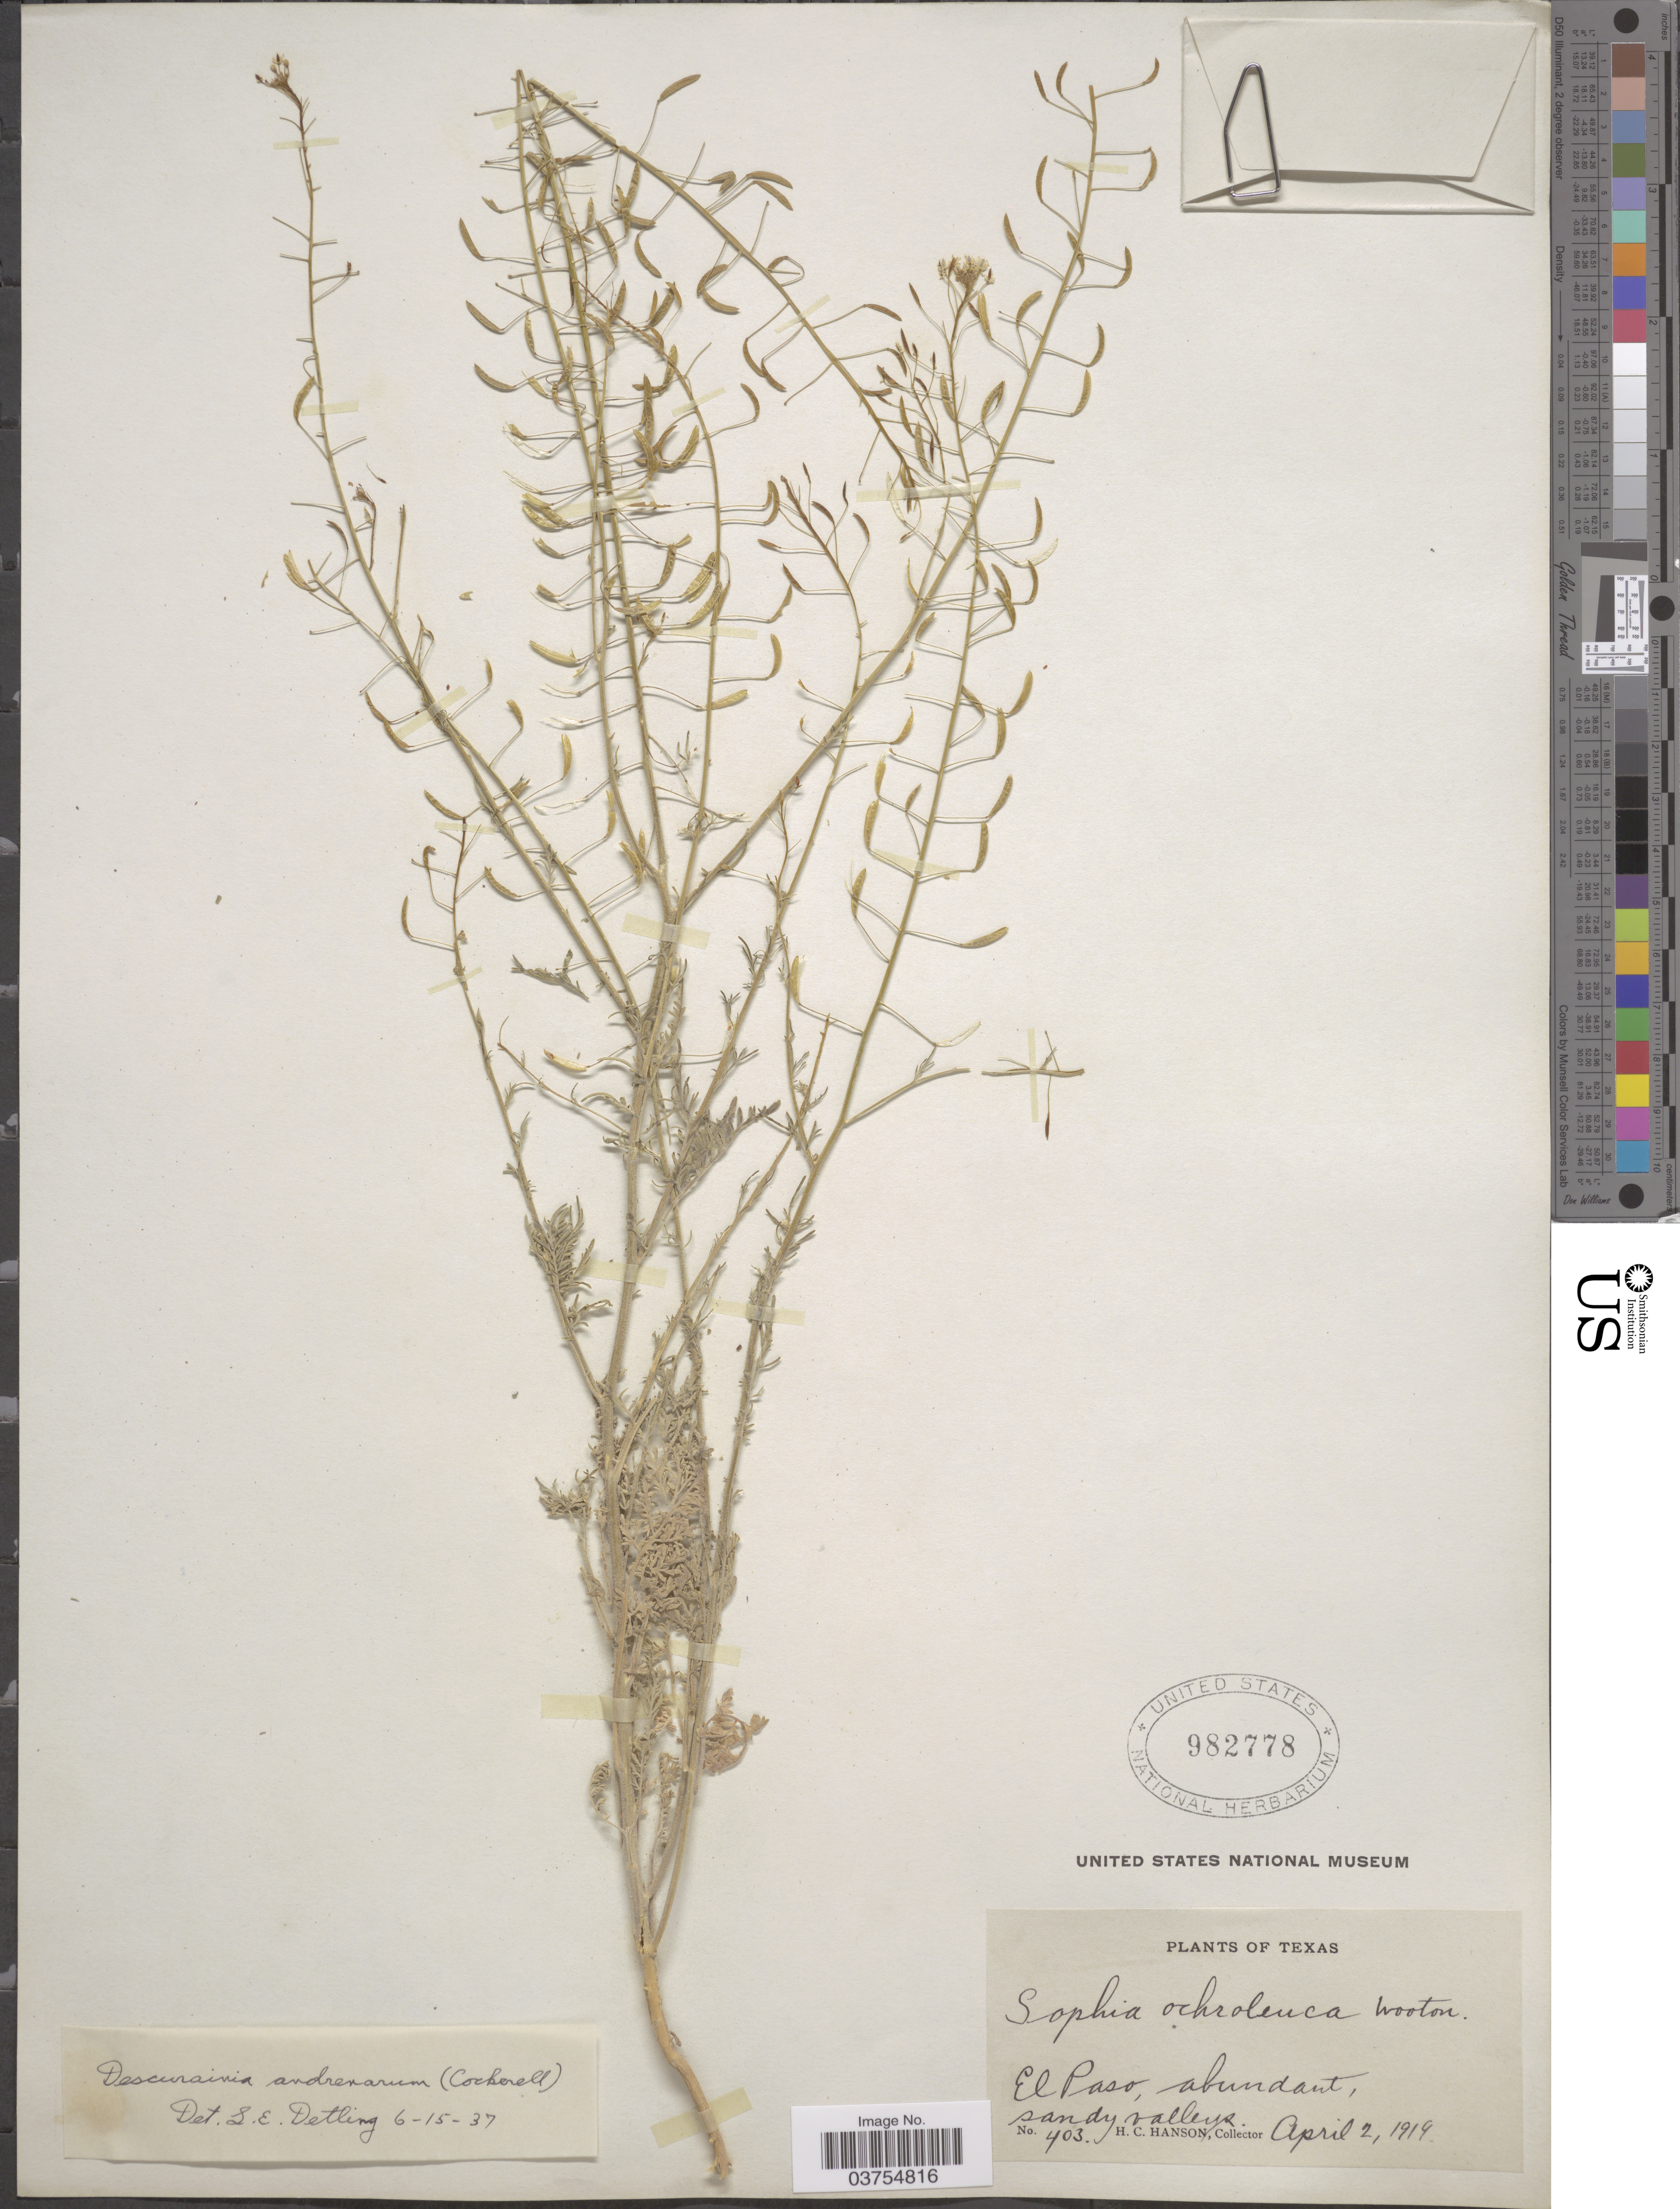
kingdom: Plantae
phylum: Tracheophyta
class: Magnoliopsida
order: Brassicales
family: Brassicaceae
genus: Descurainia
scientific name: Descurainia pinnata subsp. halictorum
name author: (Cockerell) Detling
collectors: H. Hanson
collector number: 403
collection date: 1919-04-02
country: United States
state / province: Texas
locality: El Paso, abundant. Sandy valleys.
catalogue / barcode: US 982778